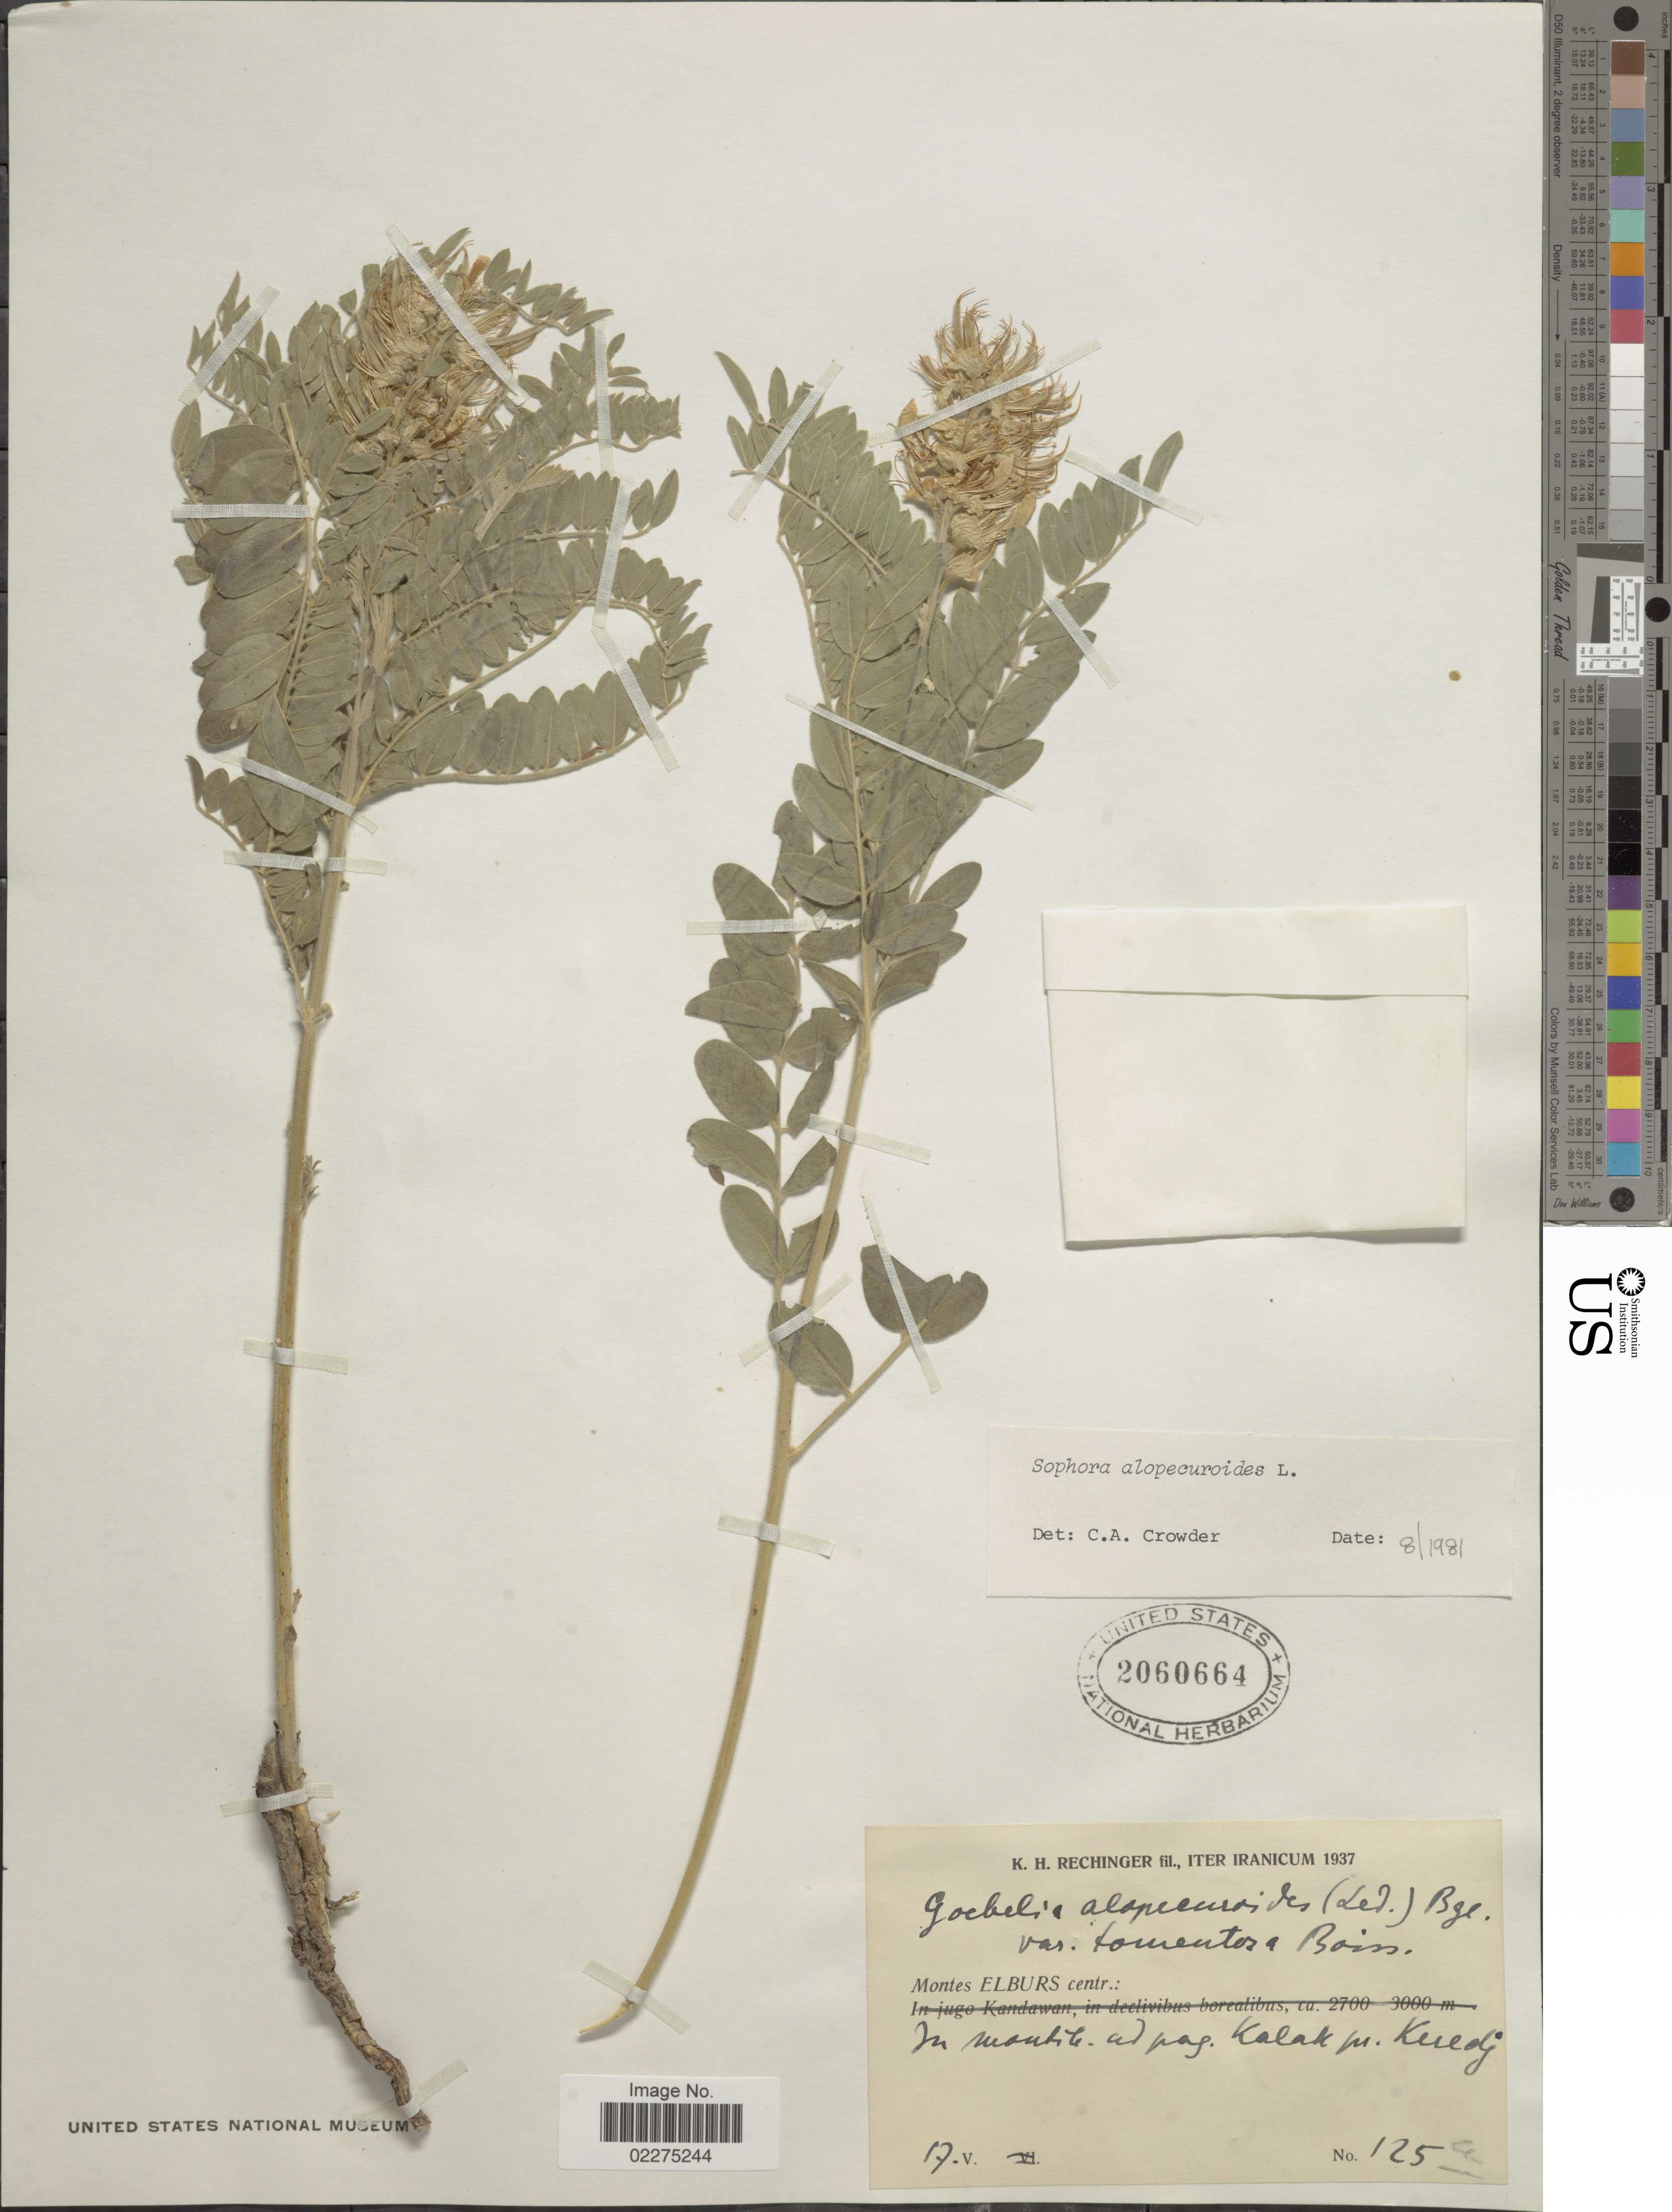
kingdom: Plantae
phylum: Tracheophyta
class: Magnoliopsida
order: Fabales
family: Fabaceae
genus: Sophora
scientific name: Sophora alopecuroides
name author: L.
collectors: K. H. Rechinger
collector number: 125a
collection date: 1937-05-17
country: Iran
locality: Montes Elburs centr.: ad pag. Kalak pr. Keredj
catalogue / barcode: US 2060664